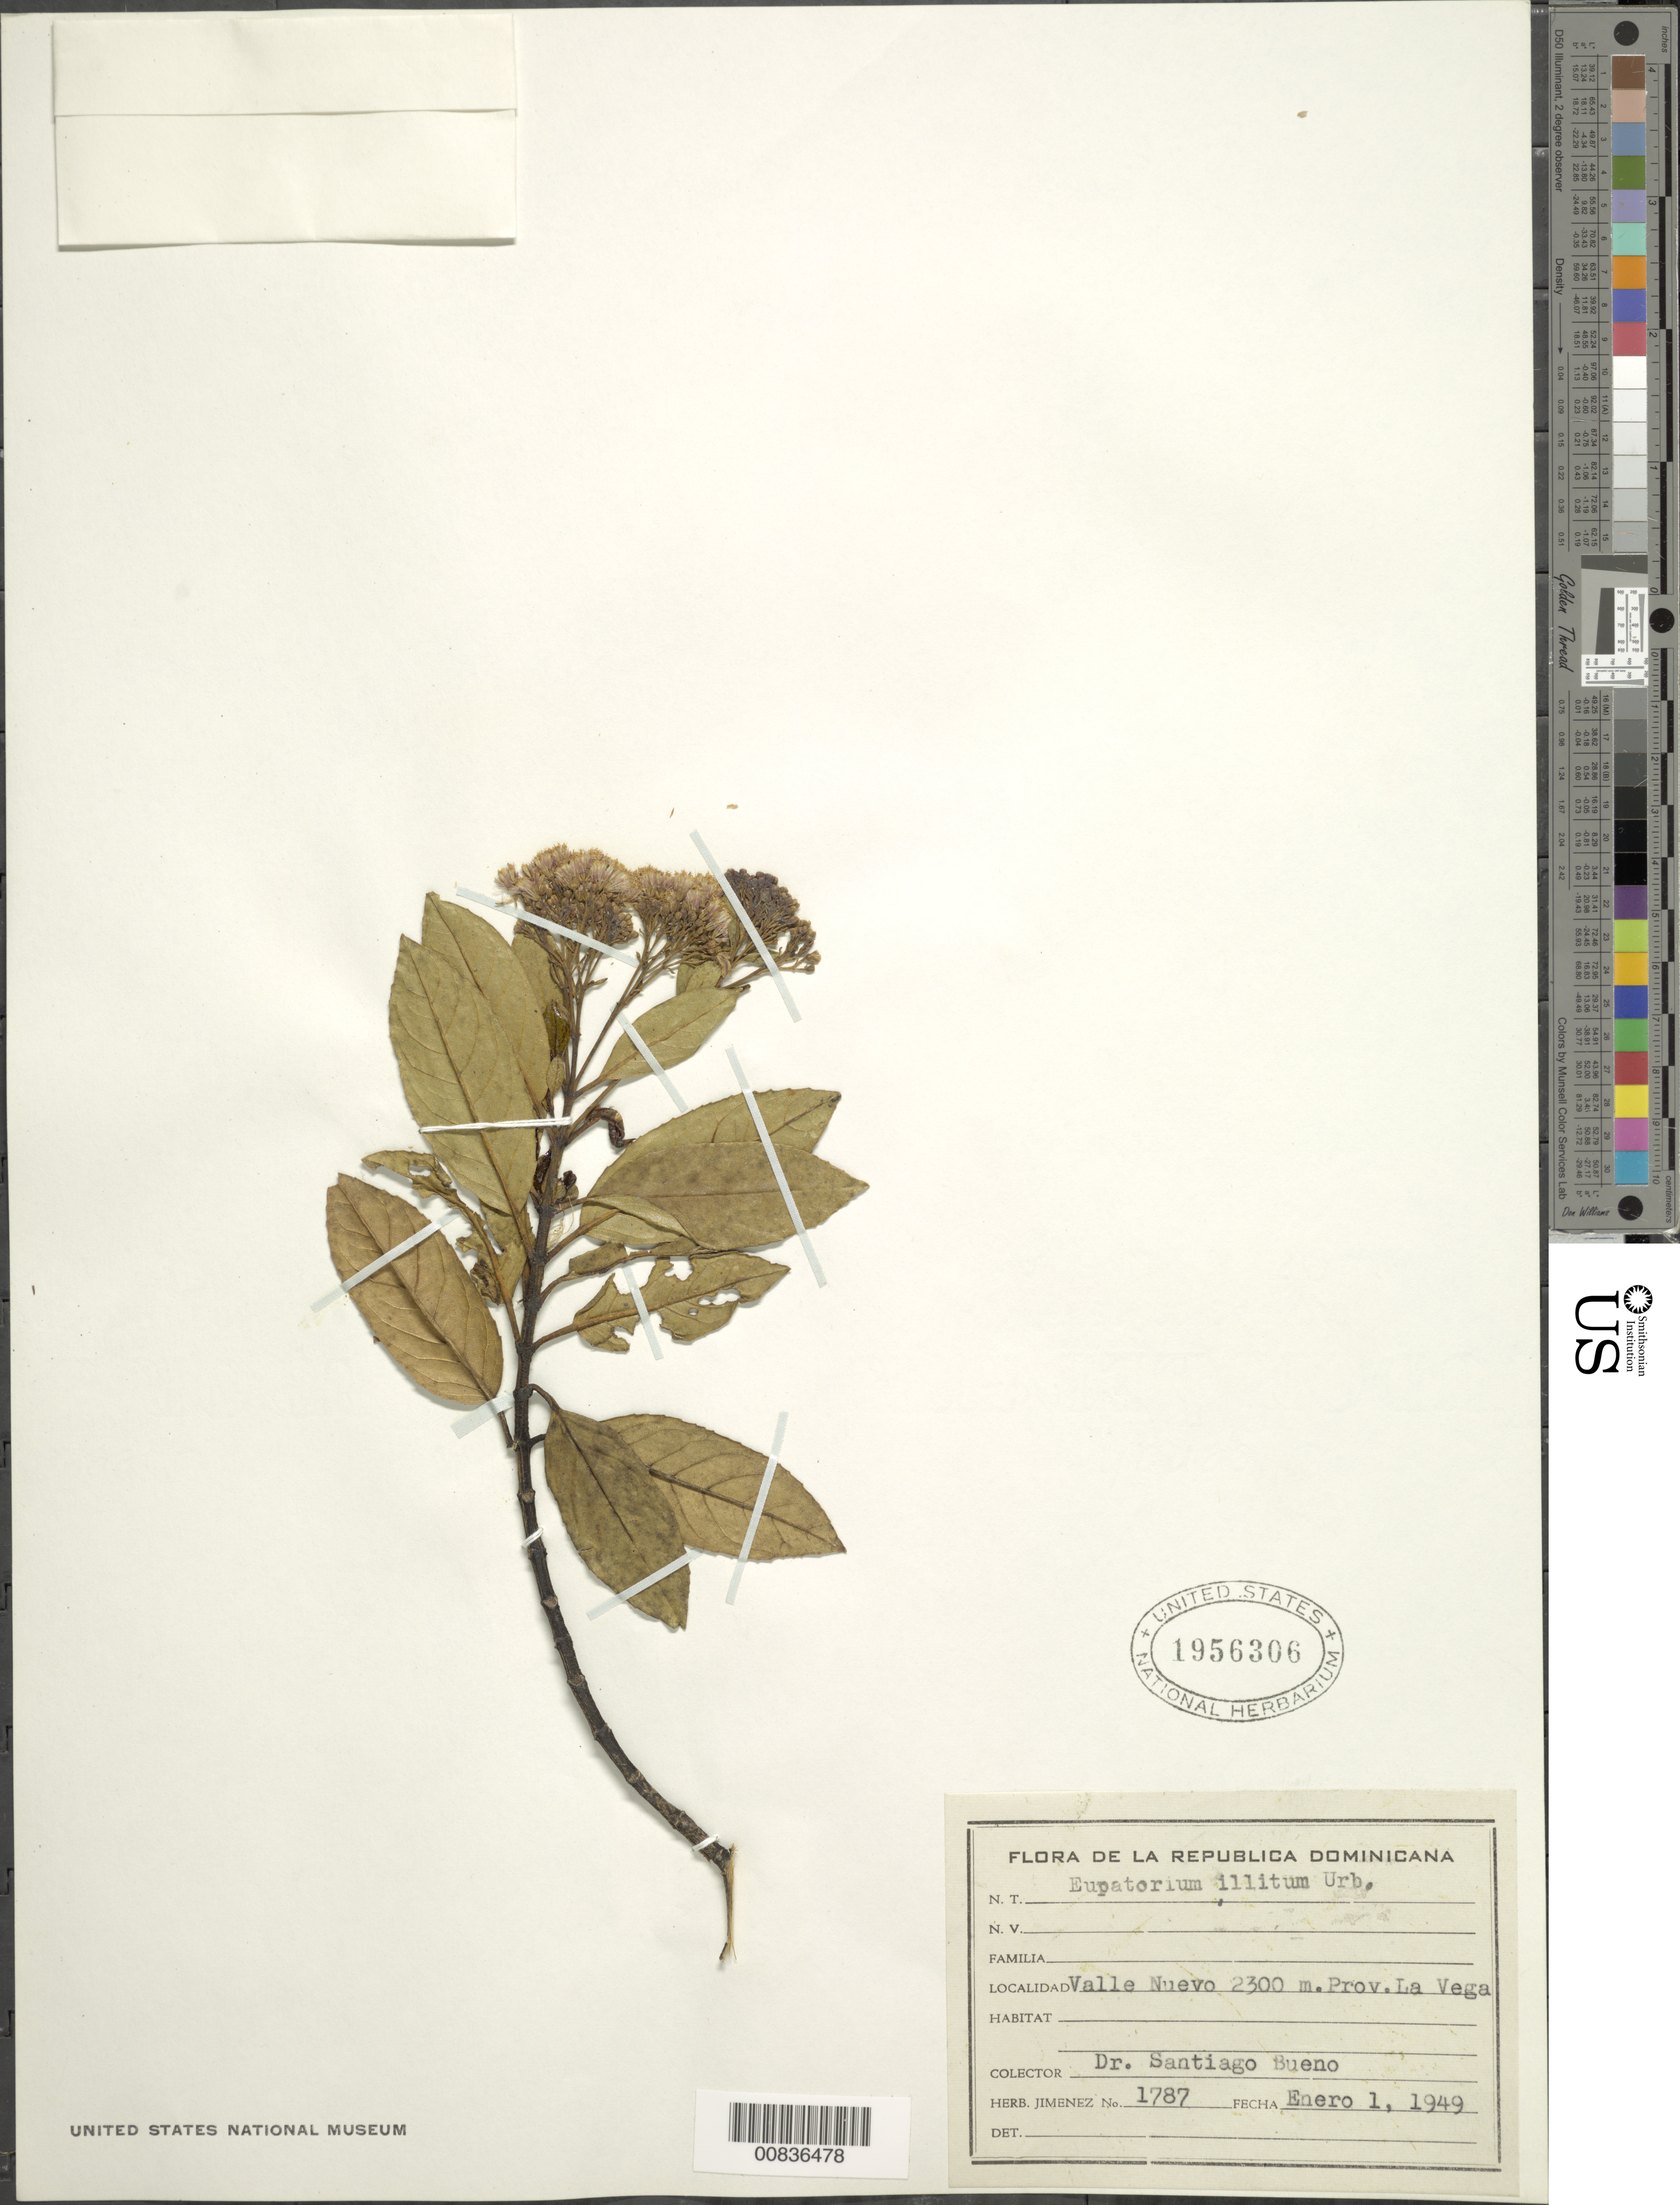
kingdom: Plantae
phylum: Tracheophyta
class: Magnoliopsida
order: Asterales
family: Asteraceae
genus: Ageratina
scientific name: Ageratina illita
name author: (Urb.) R.M. King & H. Rob.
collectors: S. Bueno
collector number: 1787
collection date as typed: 01 Jan 1949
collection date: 1949-01-01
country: Dominican Republic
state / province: La Vega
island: Hispaniola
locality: Valle Nuevo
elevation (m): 2300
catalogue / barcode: US 1956306